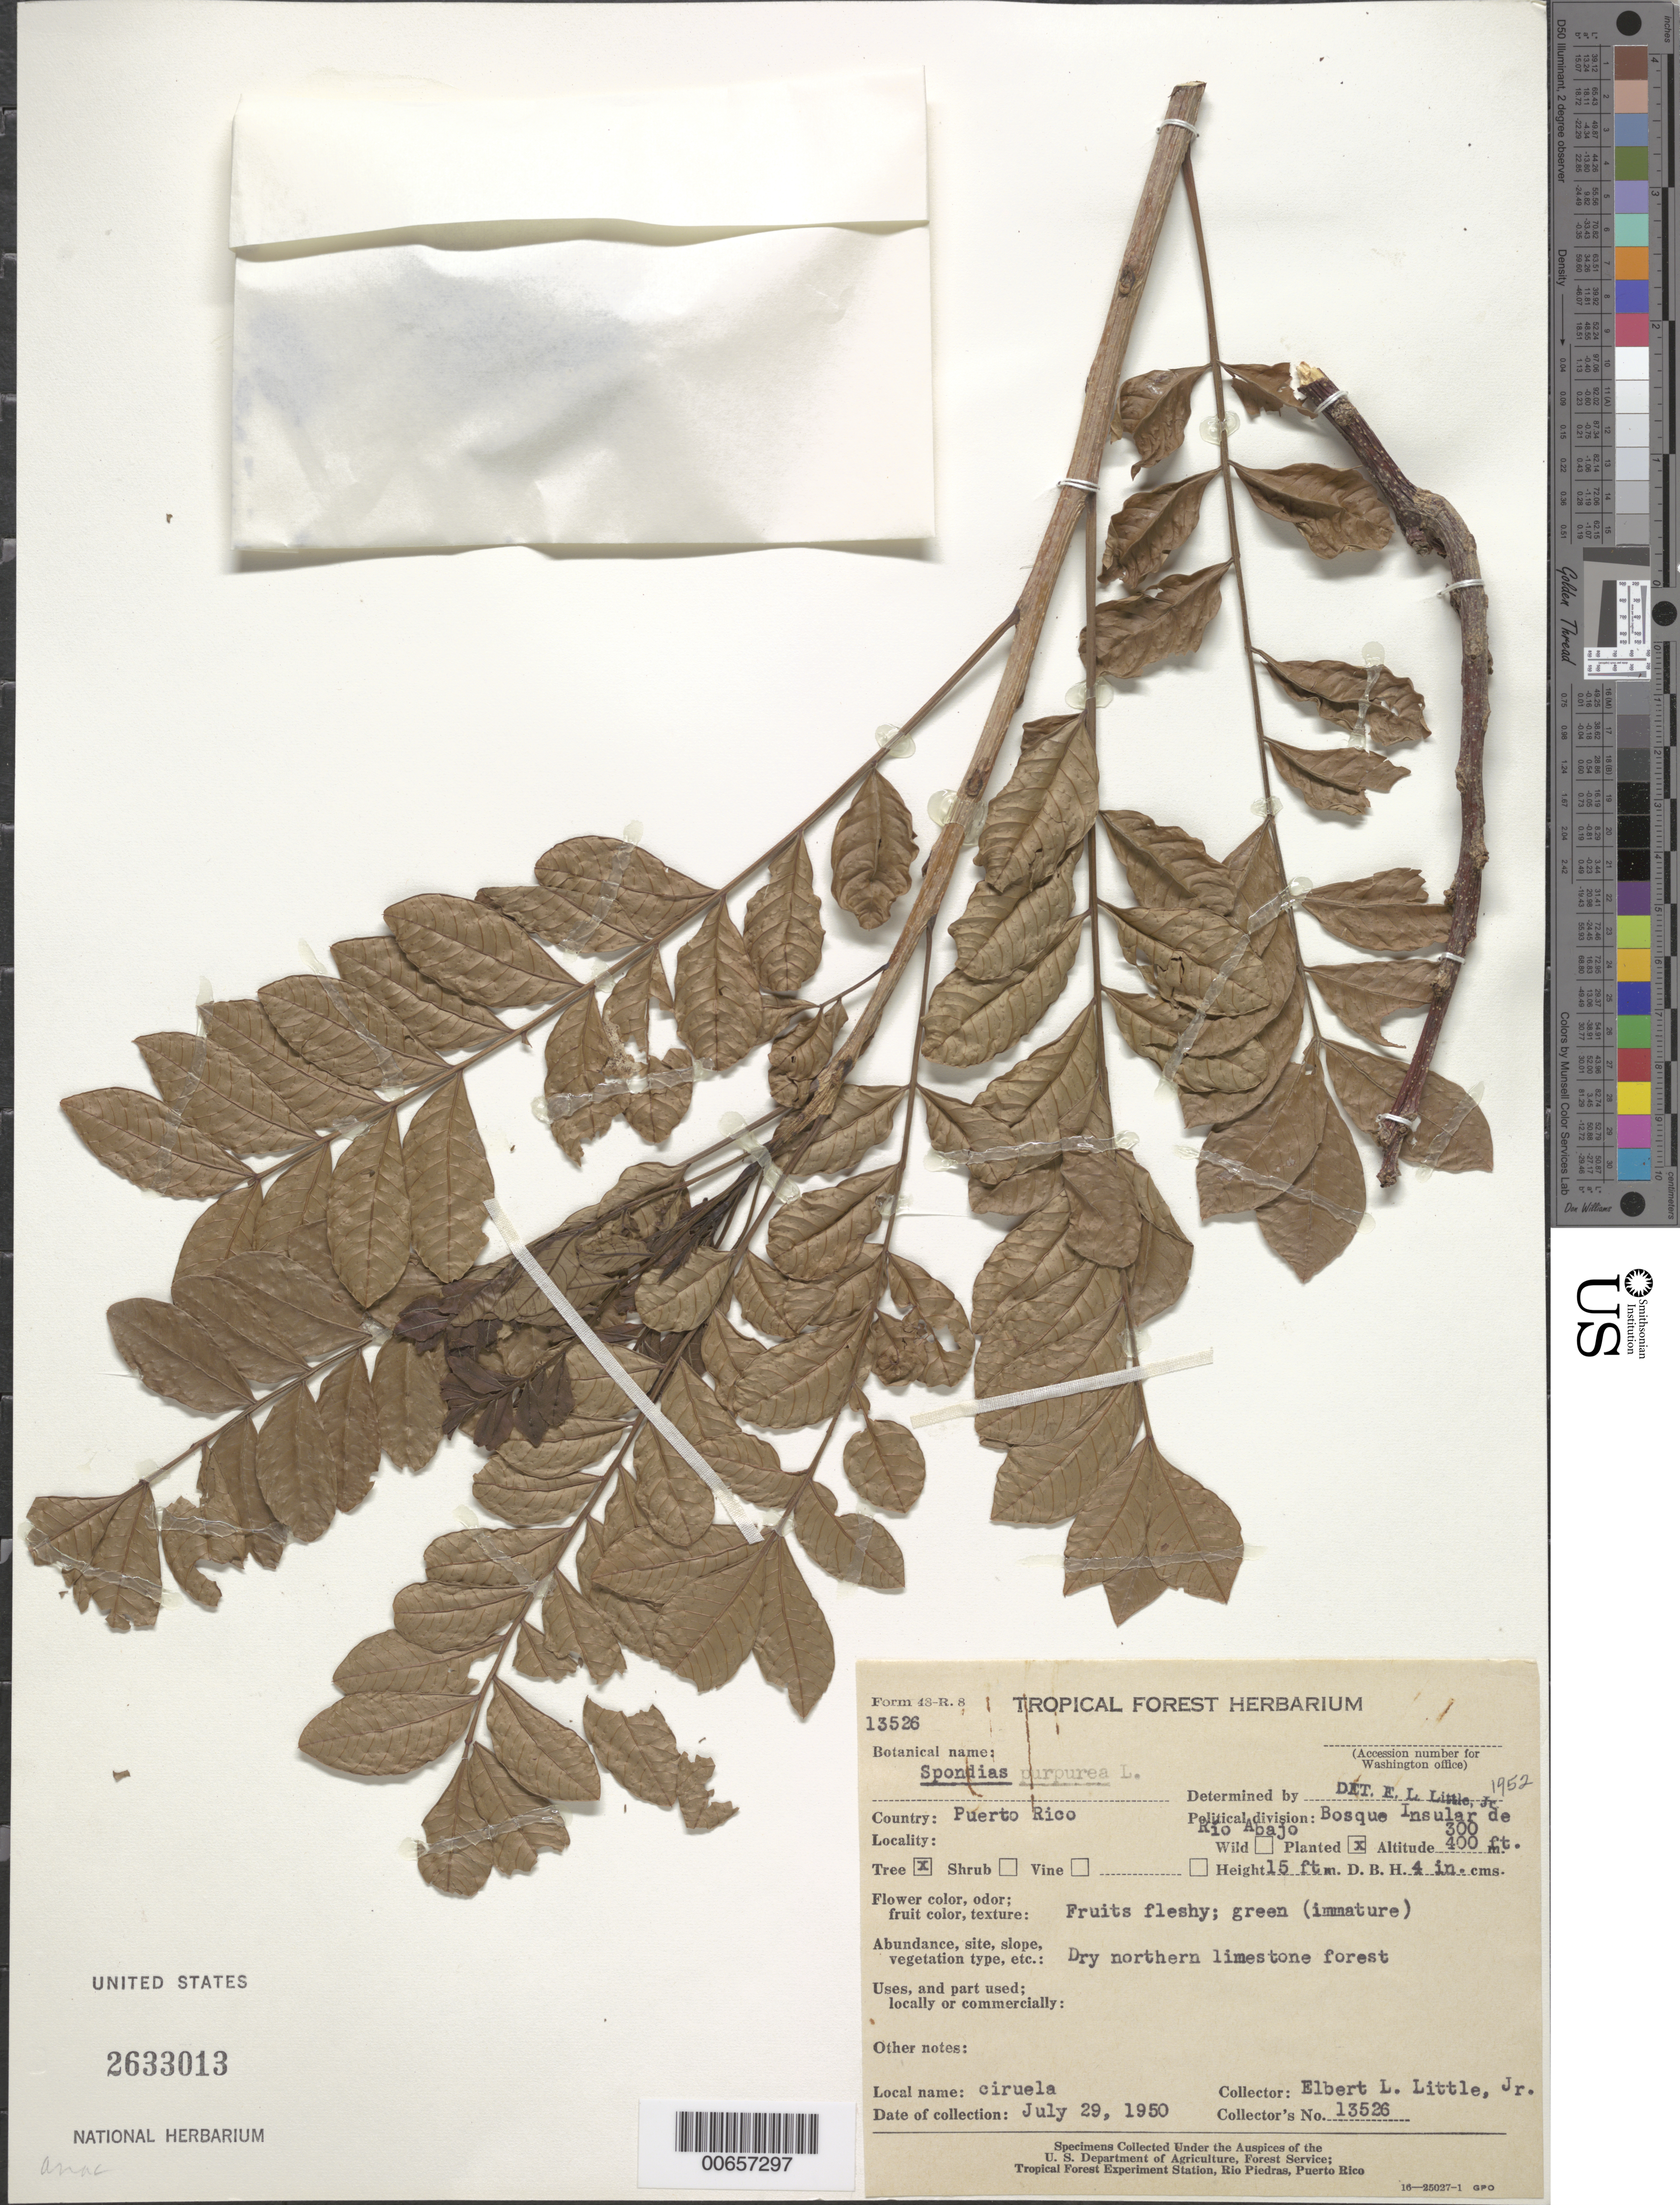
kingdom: Plantae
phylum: Tracheophyta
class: Magnoliopsida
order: Sapindales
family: Anacardiaceae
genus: Spondias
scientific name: Spondias purpurea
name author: L.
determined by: Little, Elbert L., Jr., (FSSR), United States Department of Agriculture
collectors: E. L. Little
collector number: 13526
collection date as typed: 29 Jul 1950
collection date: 1950-07-29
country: Puerto Rico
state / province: Arecibo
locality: Bosque Insular de Río Abajo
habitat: Dry northern limestone forest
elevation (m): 91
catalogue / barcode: US 2633013